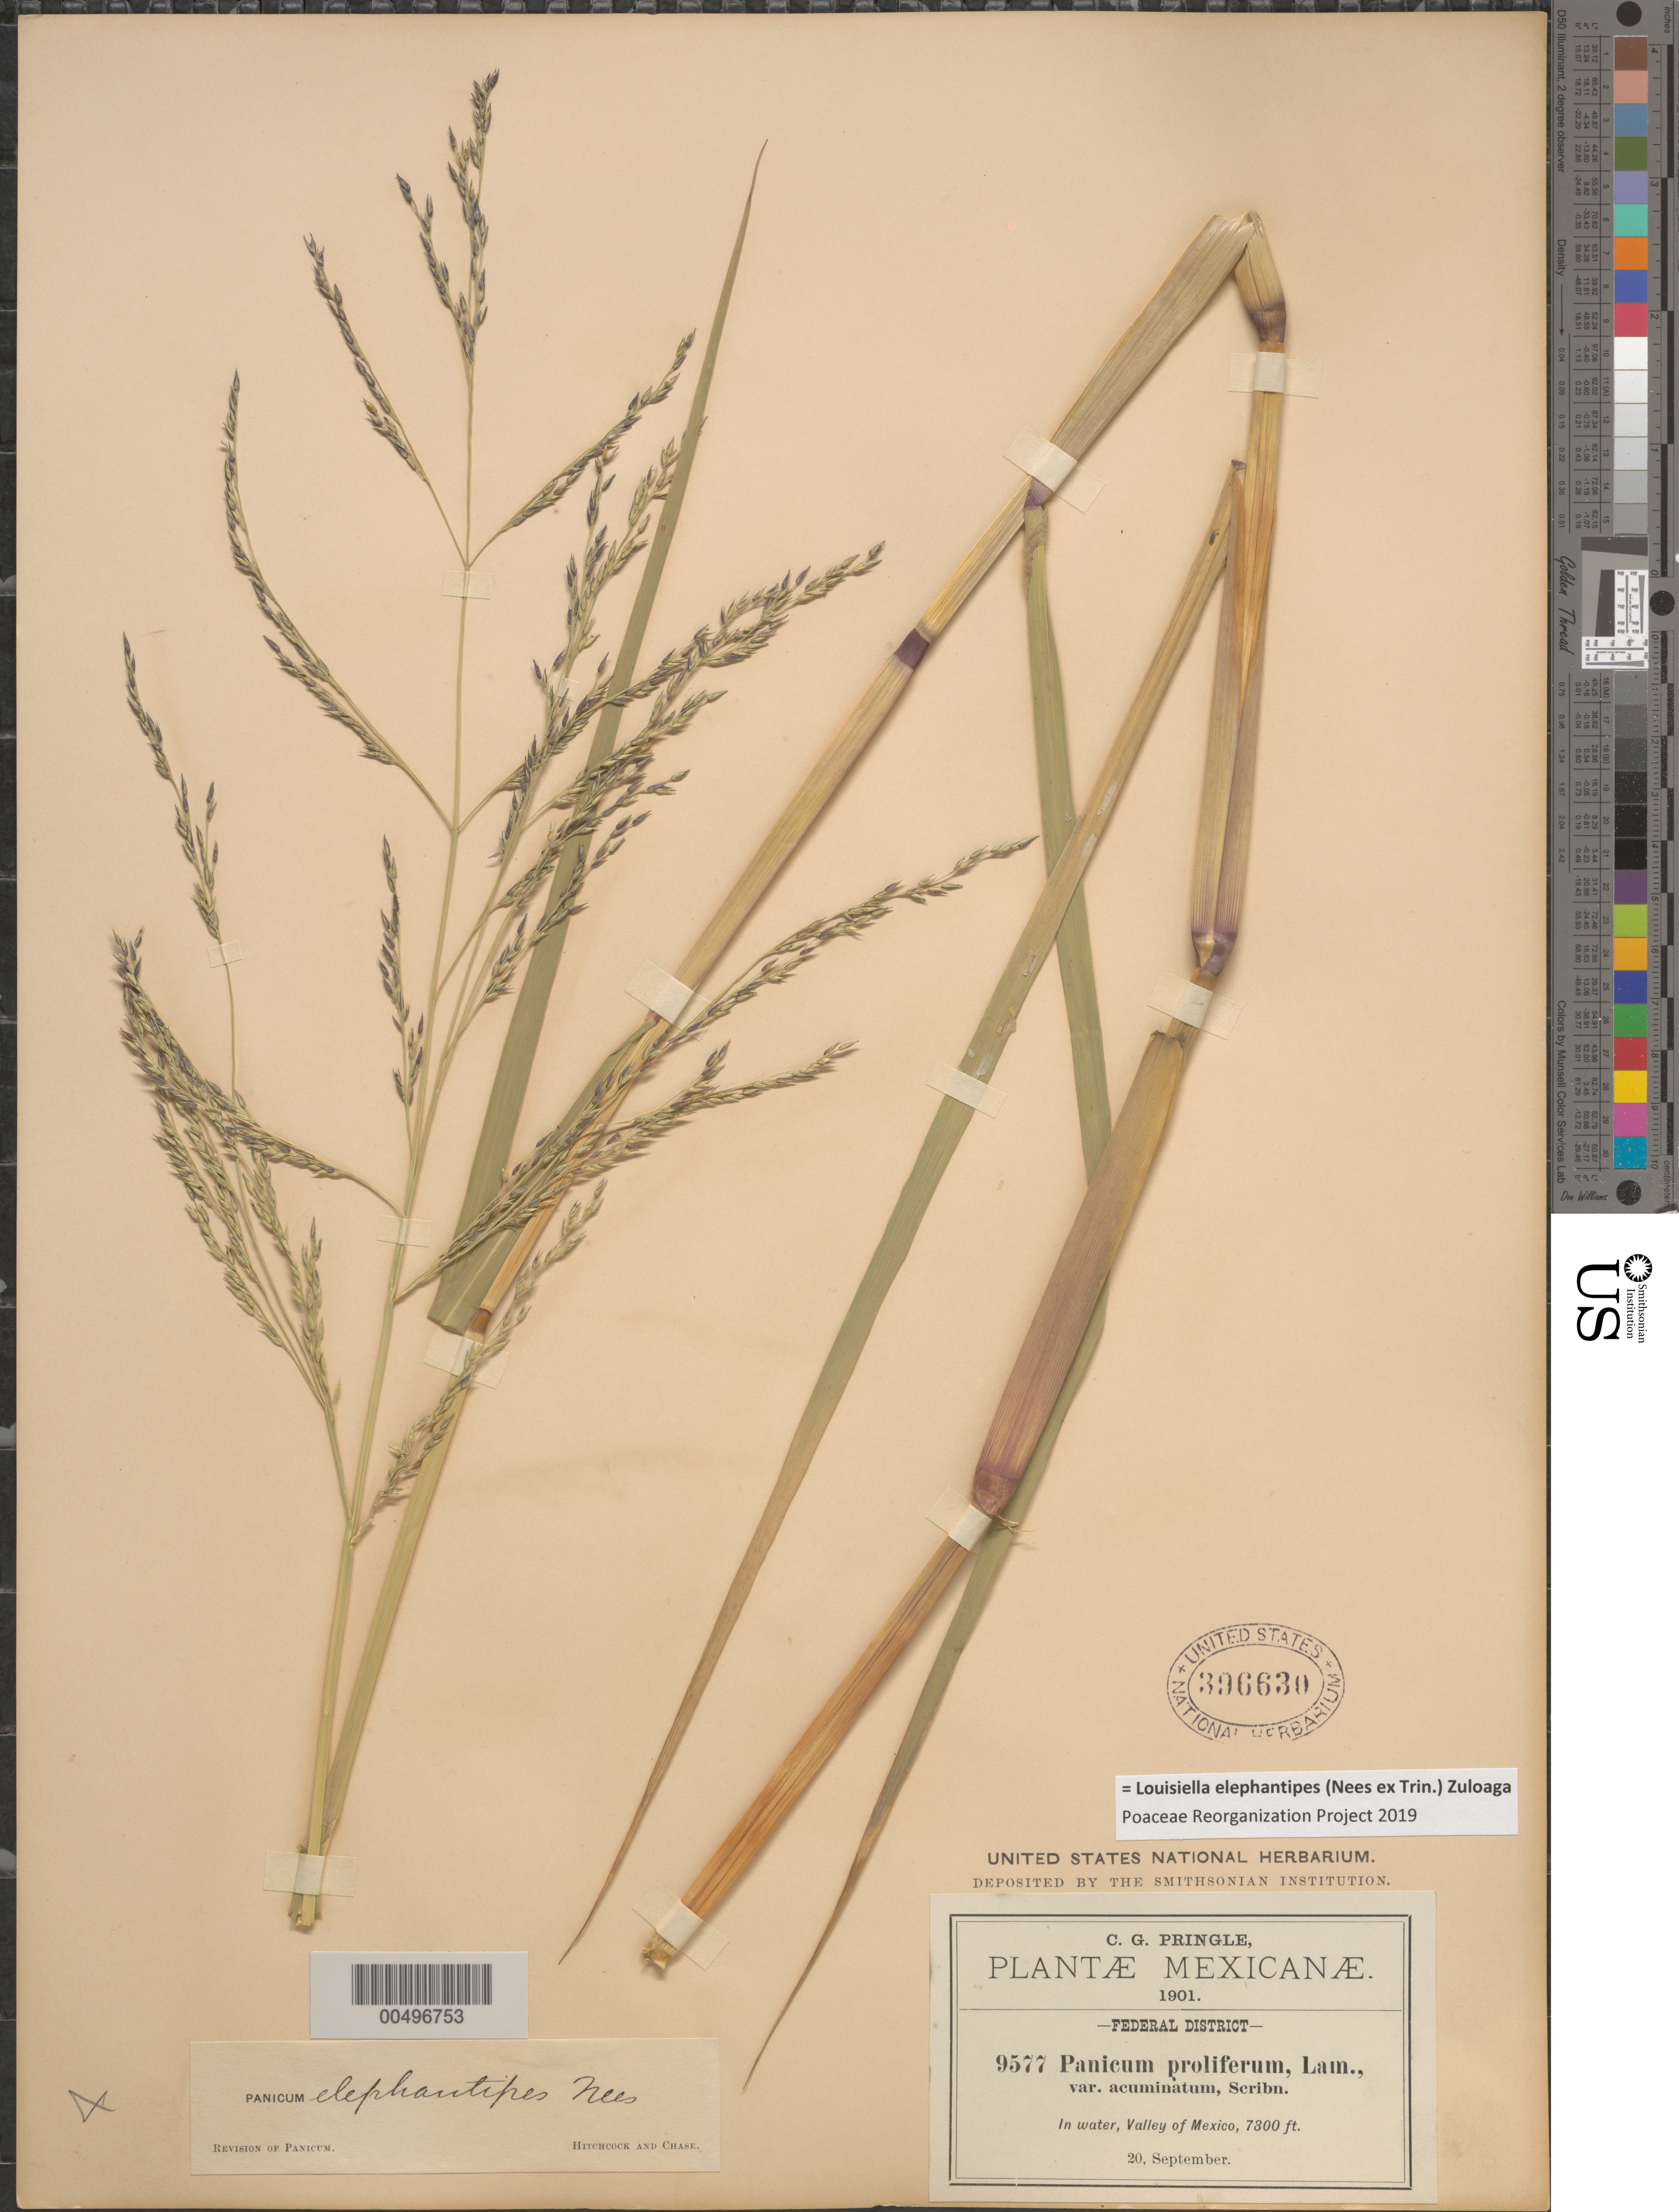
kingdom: Plantae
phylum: Tracheophyta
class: Liliopsida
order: Poales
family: Poaceae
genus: Panicum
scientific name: Panicum sucosum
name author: Hitchc. & Chase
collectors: C. G. Pringle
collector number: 9577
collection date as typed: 20 Sep 1901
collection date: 1901-09-20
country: Mexico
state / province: Distrito Federal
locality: Valley of Mexico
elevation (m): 2225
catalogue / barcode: US 396630